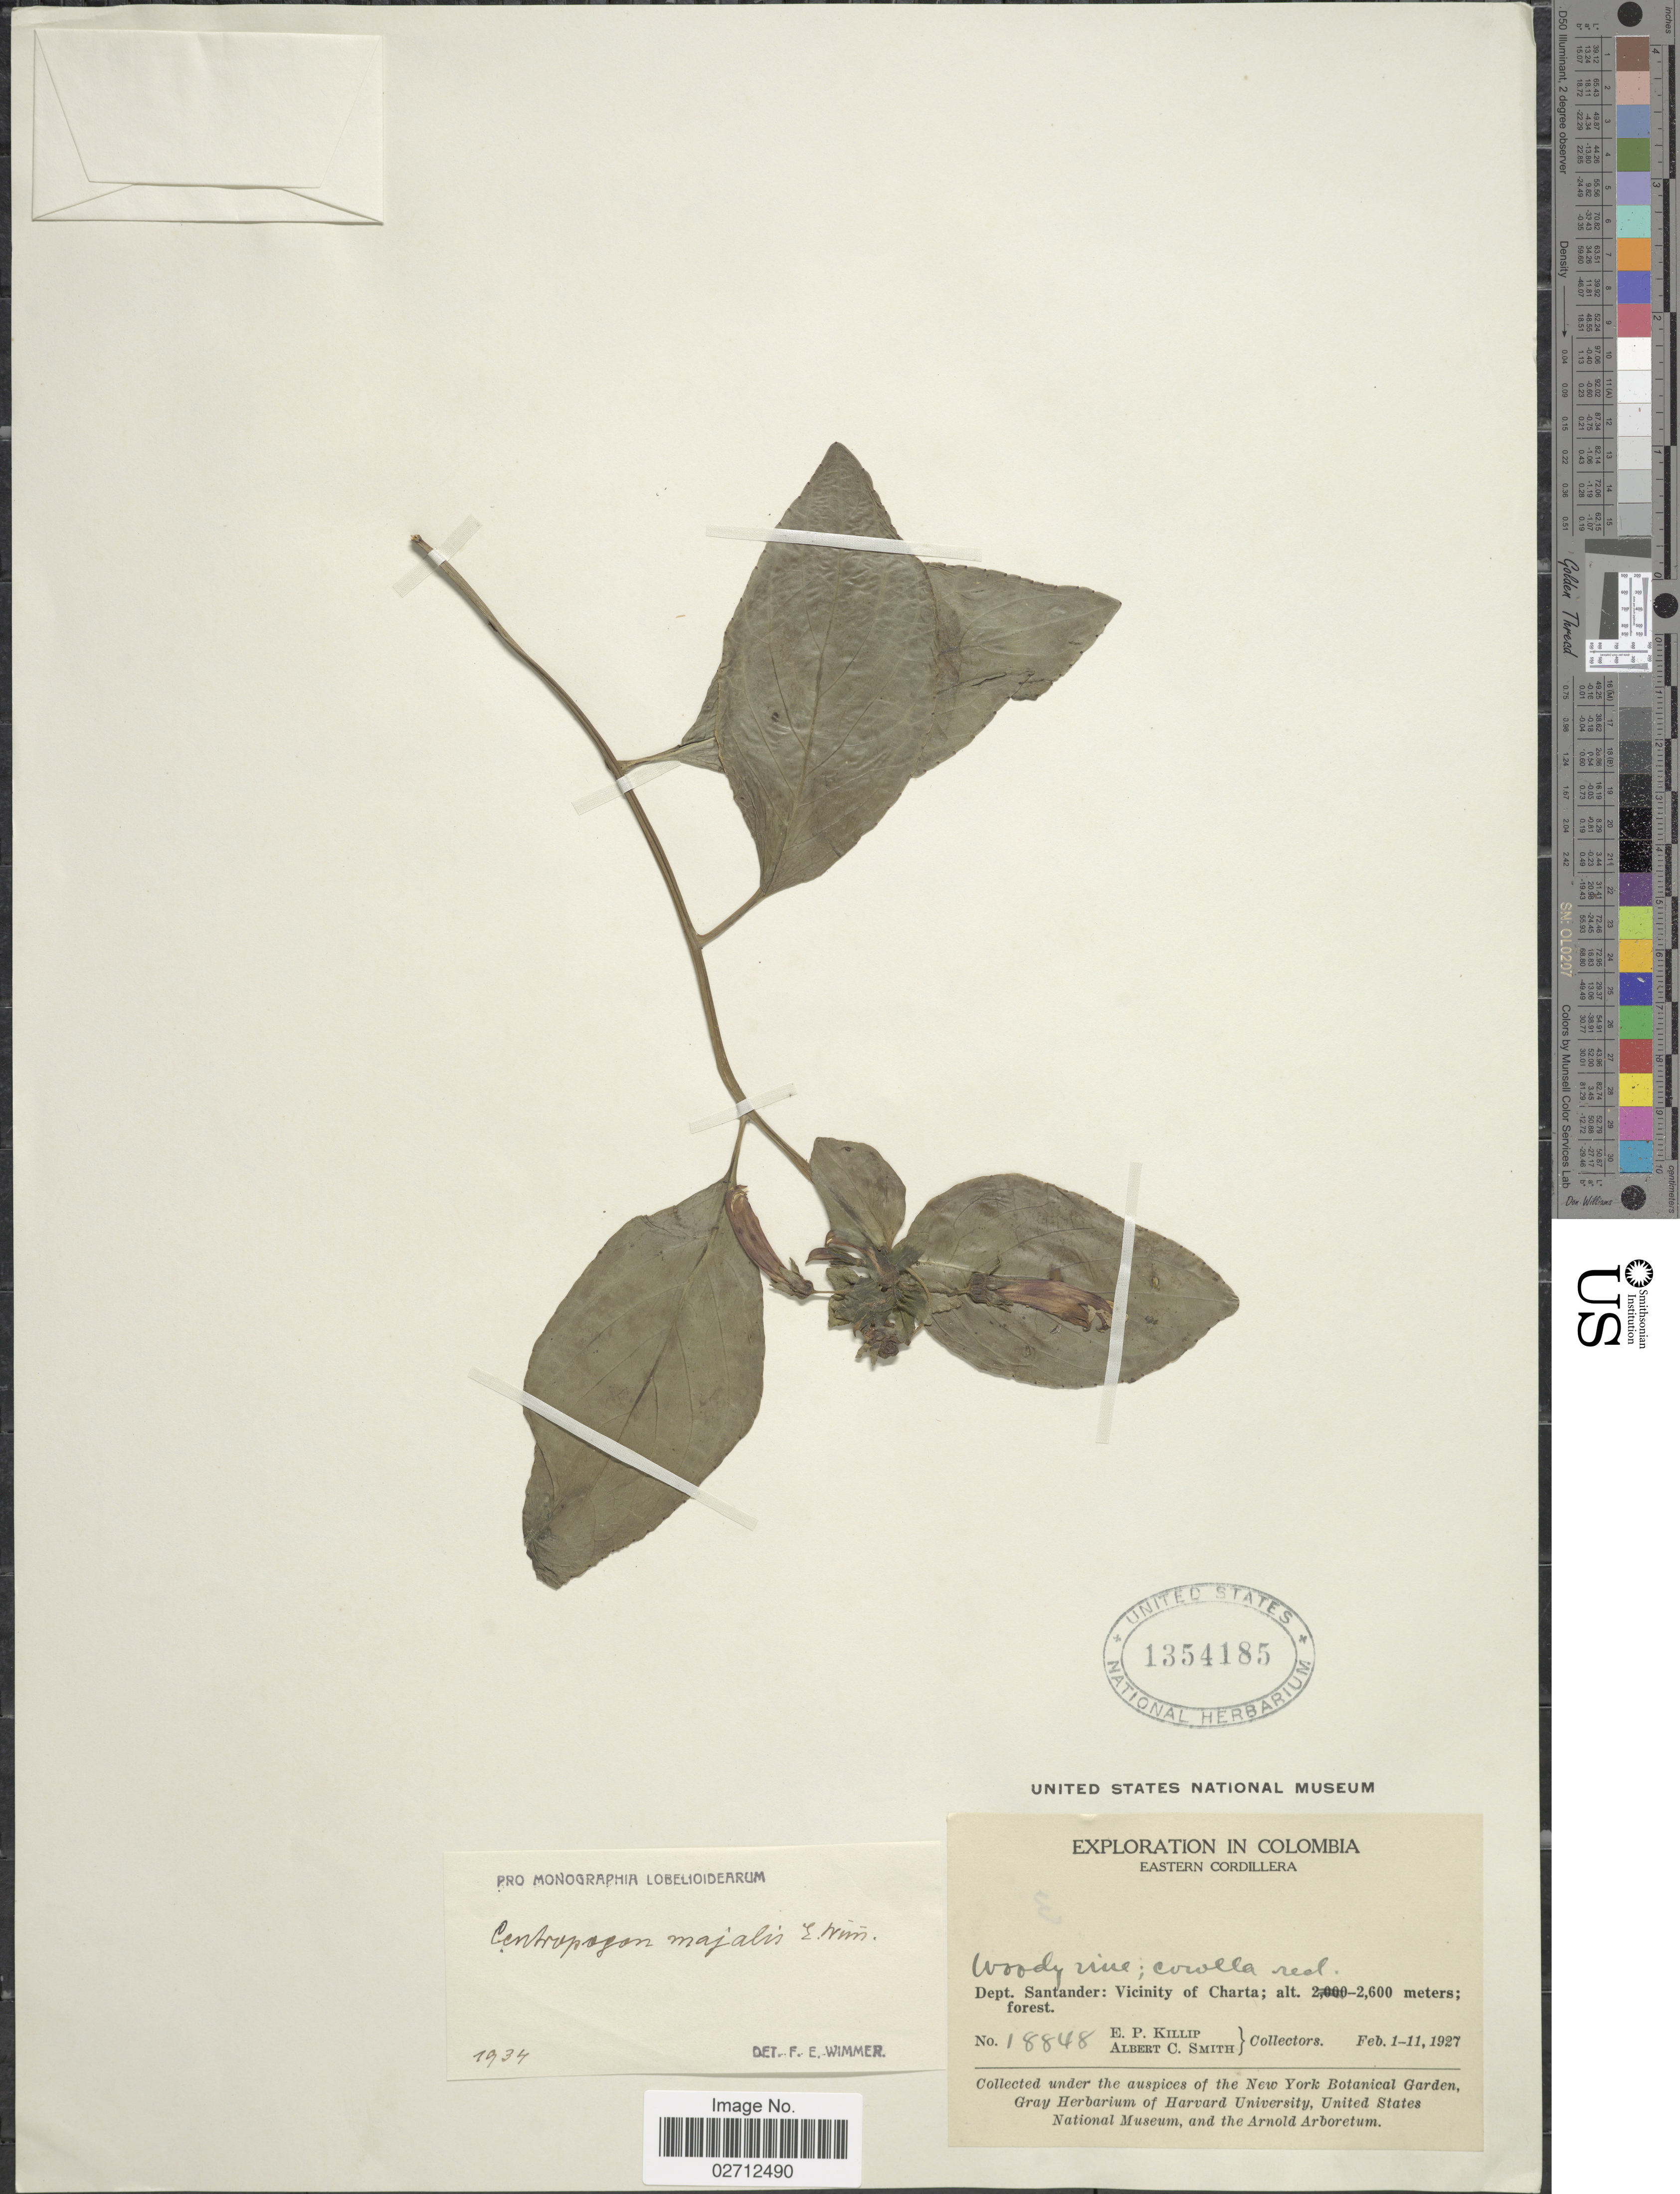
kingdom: Plantae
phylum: Tracheophyta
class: Magnoliopsida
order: Asterales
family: Campanulaceae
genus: Centropogon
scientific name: Centropogon majalis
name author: E. Wimm.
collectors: E. P. Killip & A. C. Smith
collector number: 18848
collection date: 1927-02-01/1927-02-11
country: Colombia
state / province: Santander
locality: Eastern Cordillera, Dept. Santander: Vicinity of Charta; forest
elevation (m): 2600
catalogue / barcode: US 1354185